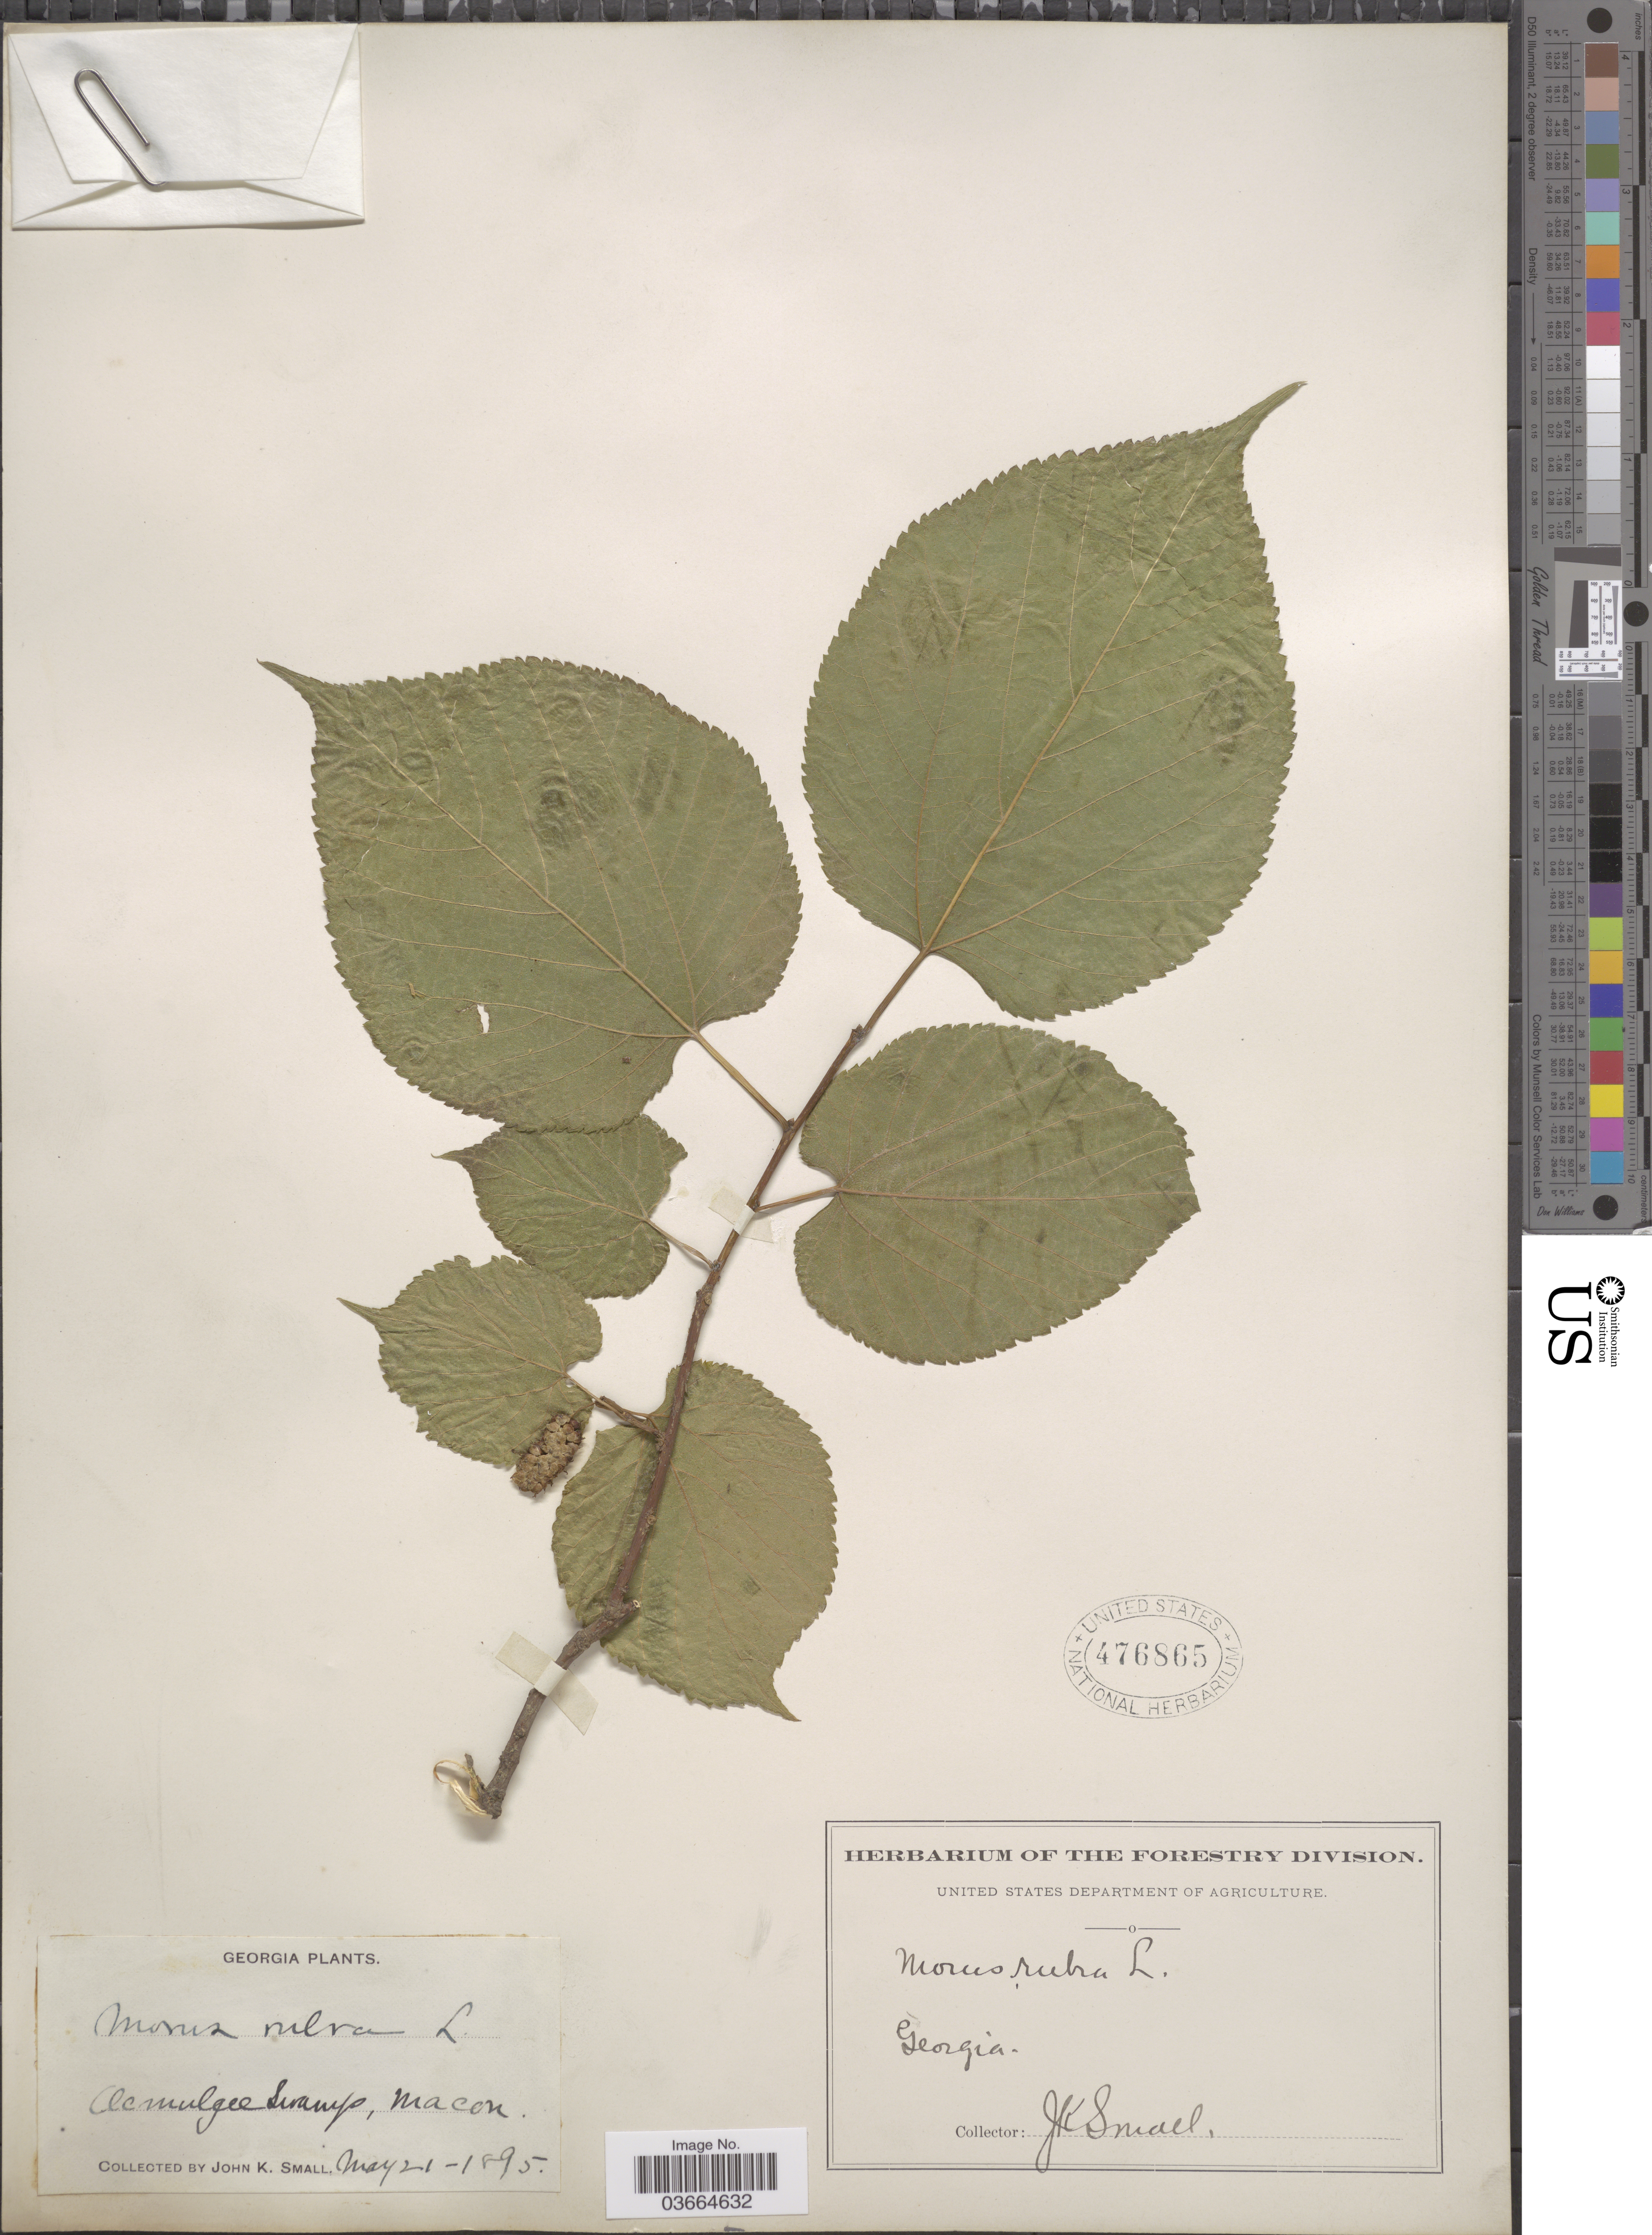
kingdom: Plantae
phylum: Tracheophyta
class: Magnoliopsida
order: Rosales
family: Moraceae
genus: Morus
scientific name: Morus rubra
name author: L.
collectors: J. K. Small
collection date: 1895-05-21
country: United States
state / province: Georgia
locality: Ocmulgee Swamp, Macon.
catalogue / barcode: US 476865